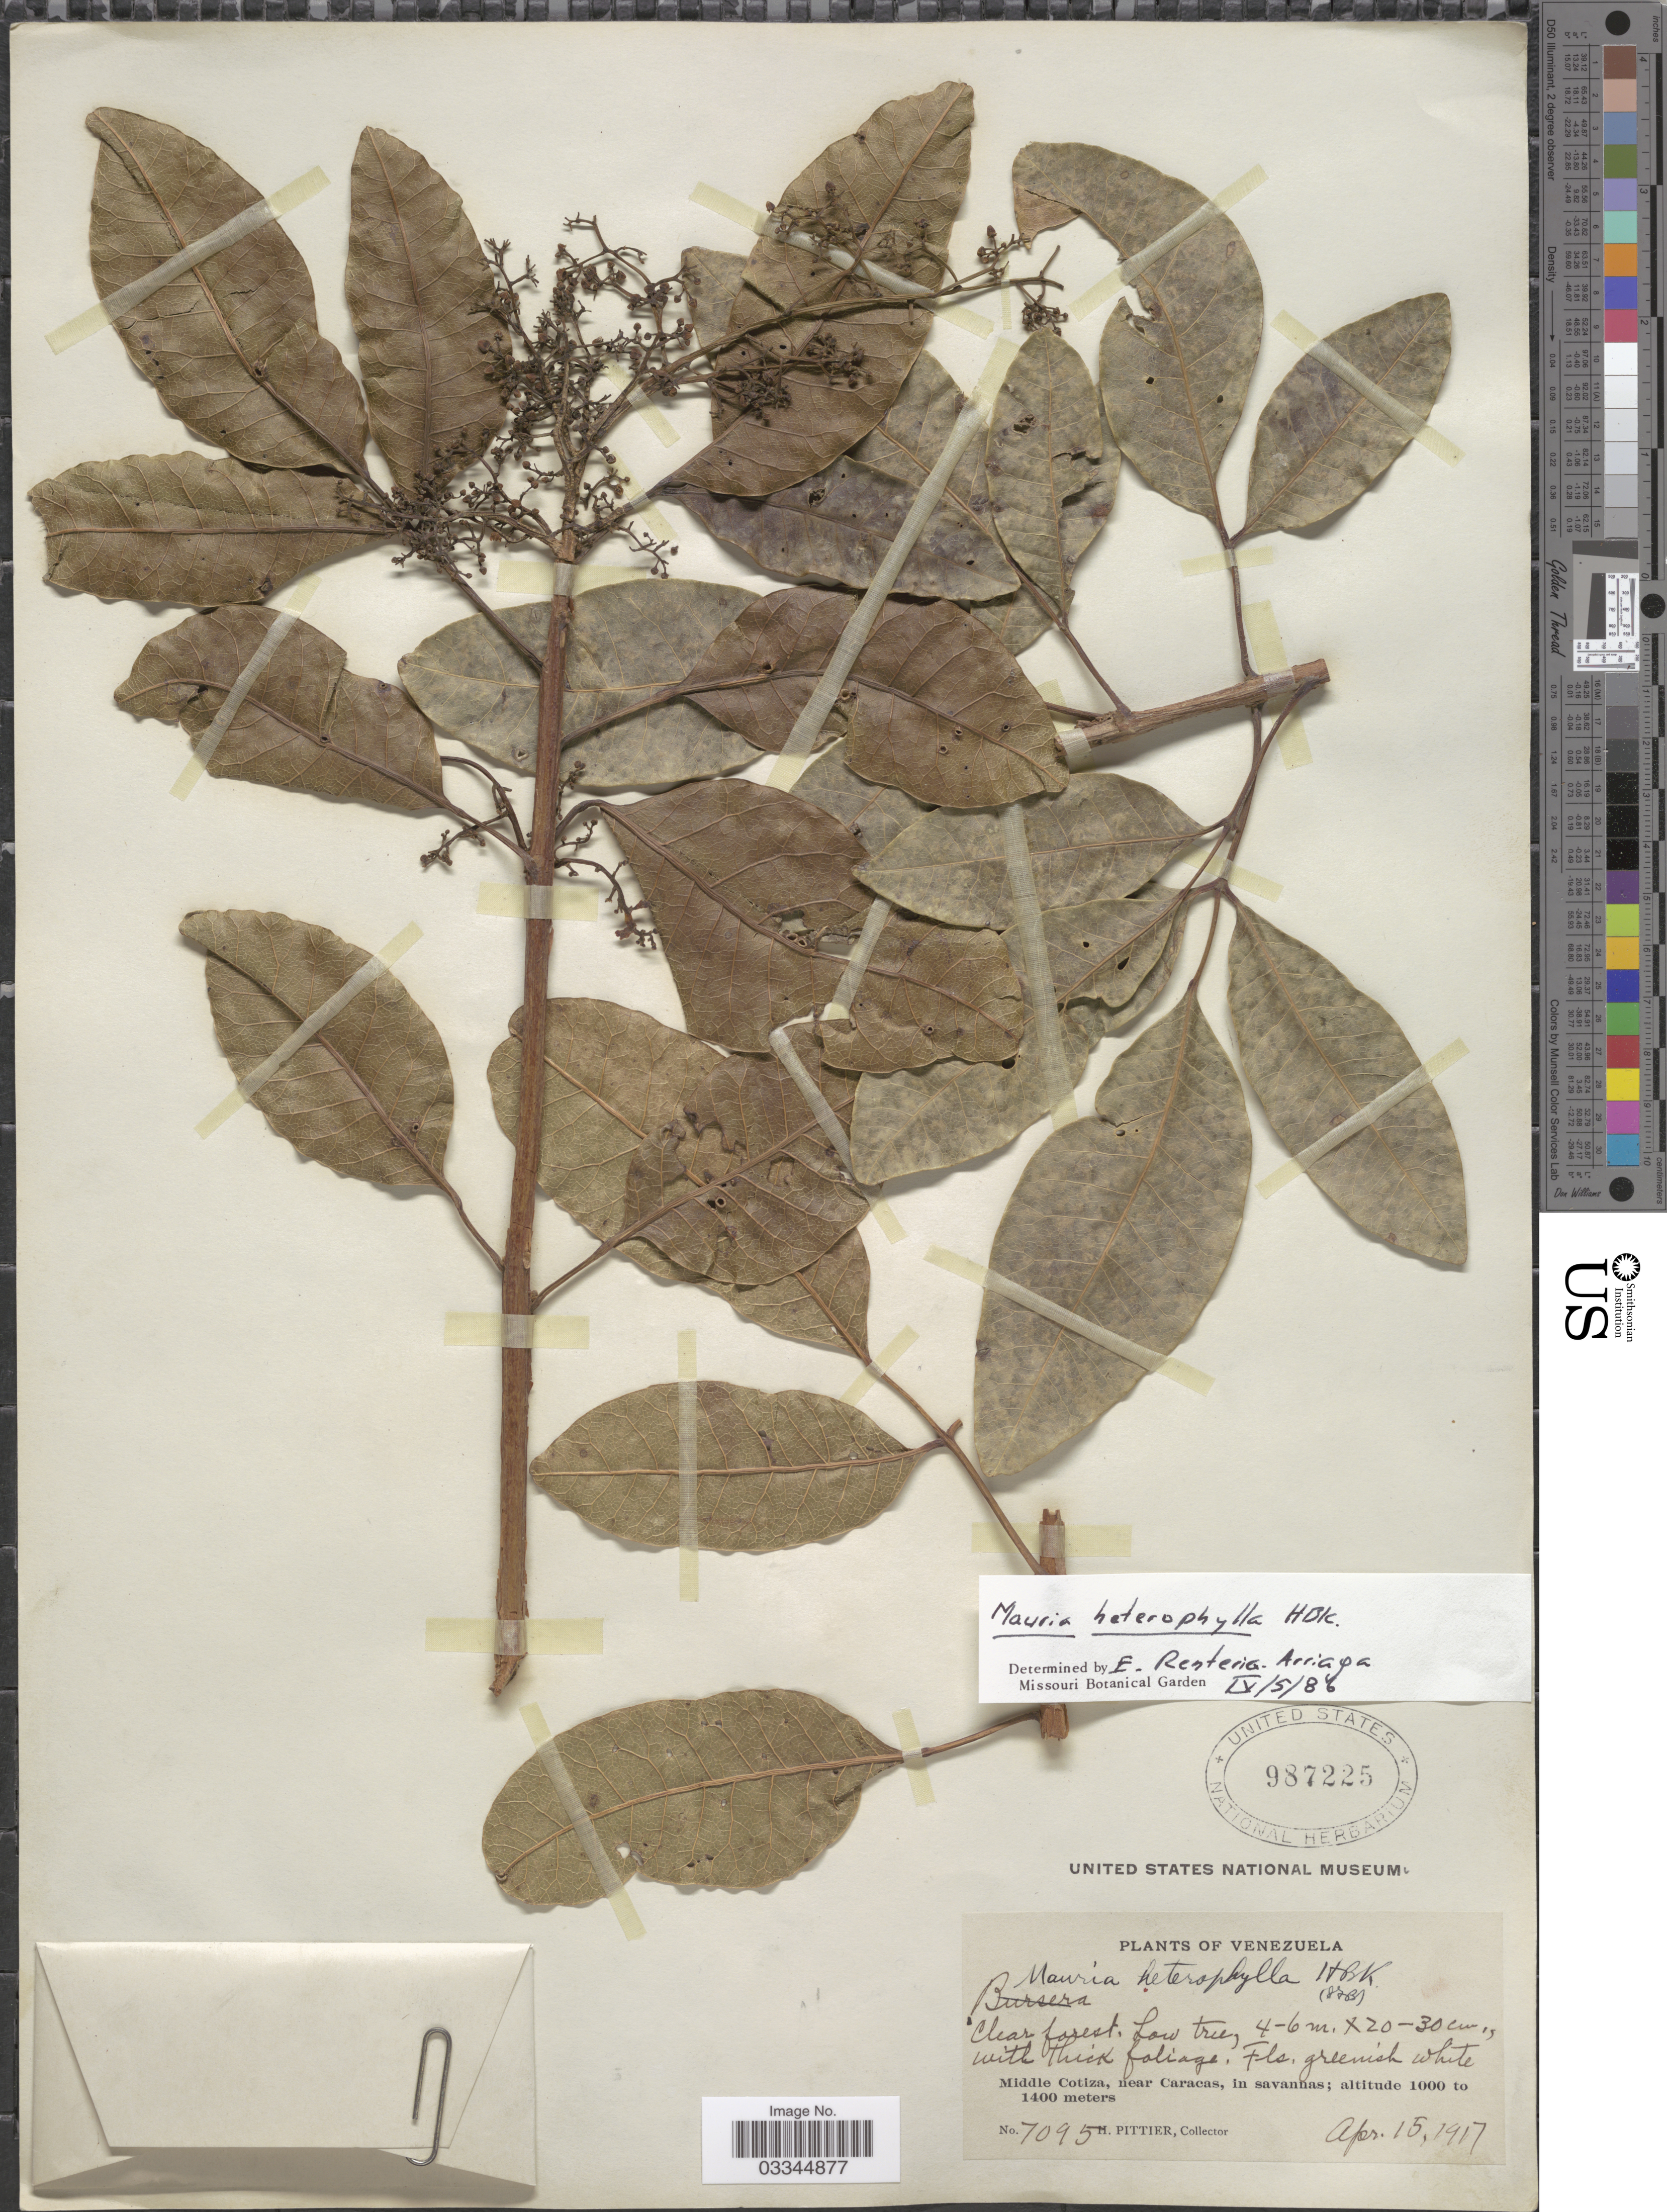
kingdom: Plantae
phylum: Tracheophyta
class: Magnoliopsida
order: Sapindales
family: Anacardiaceae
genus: Mauria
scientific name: Mauria heterophylla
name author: Kunth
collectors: H. F. Pittier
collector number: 7095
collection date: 1917-04-15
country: Venezuela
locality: Middle Cotiza, near Caracas.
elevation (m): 1000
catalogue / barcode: US 987225